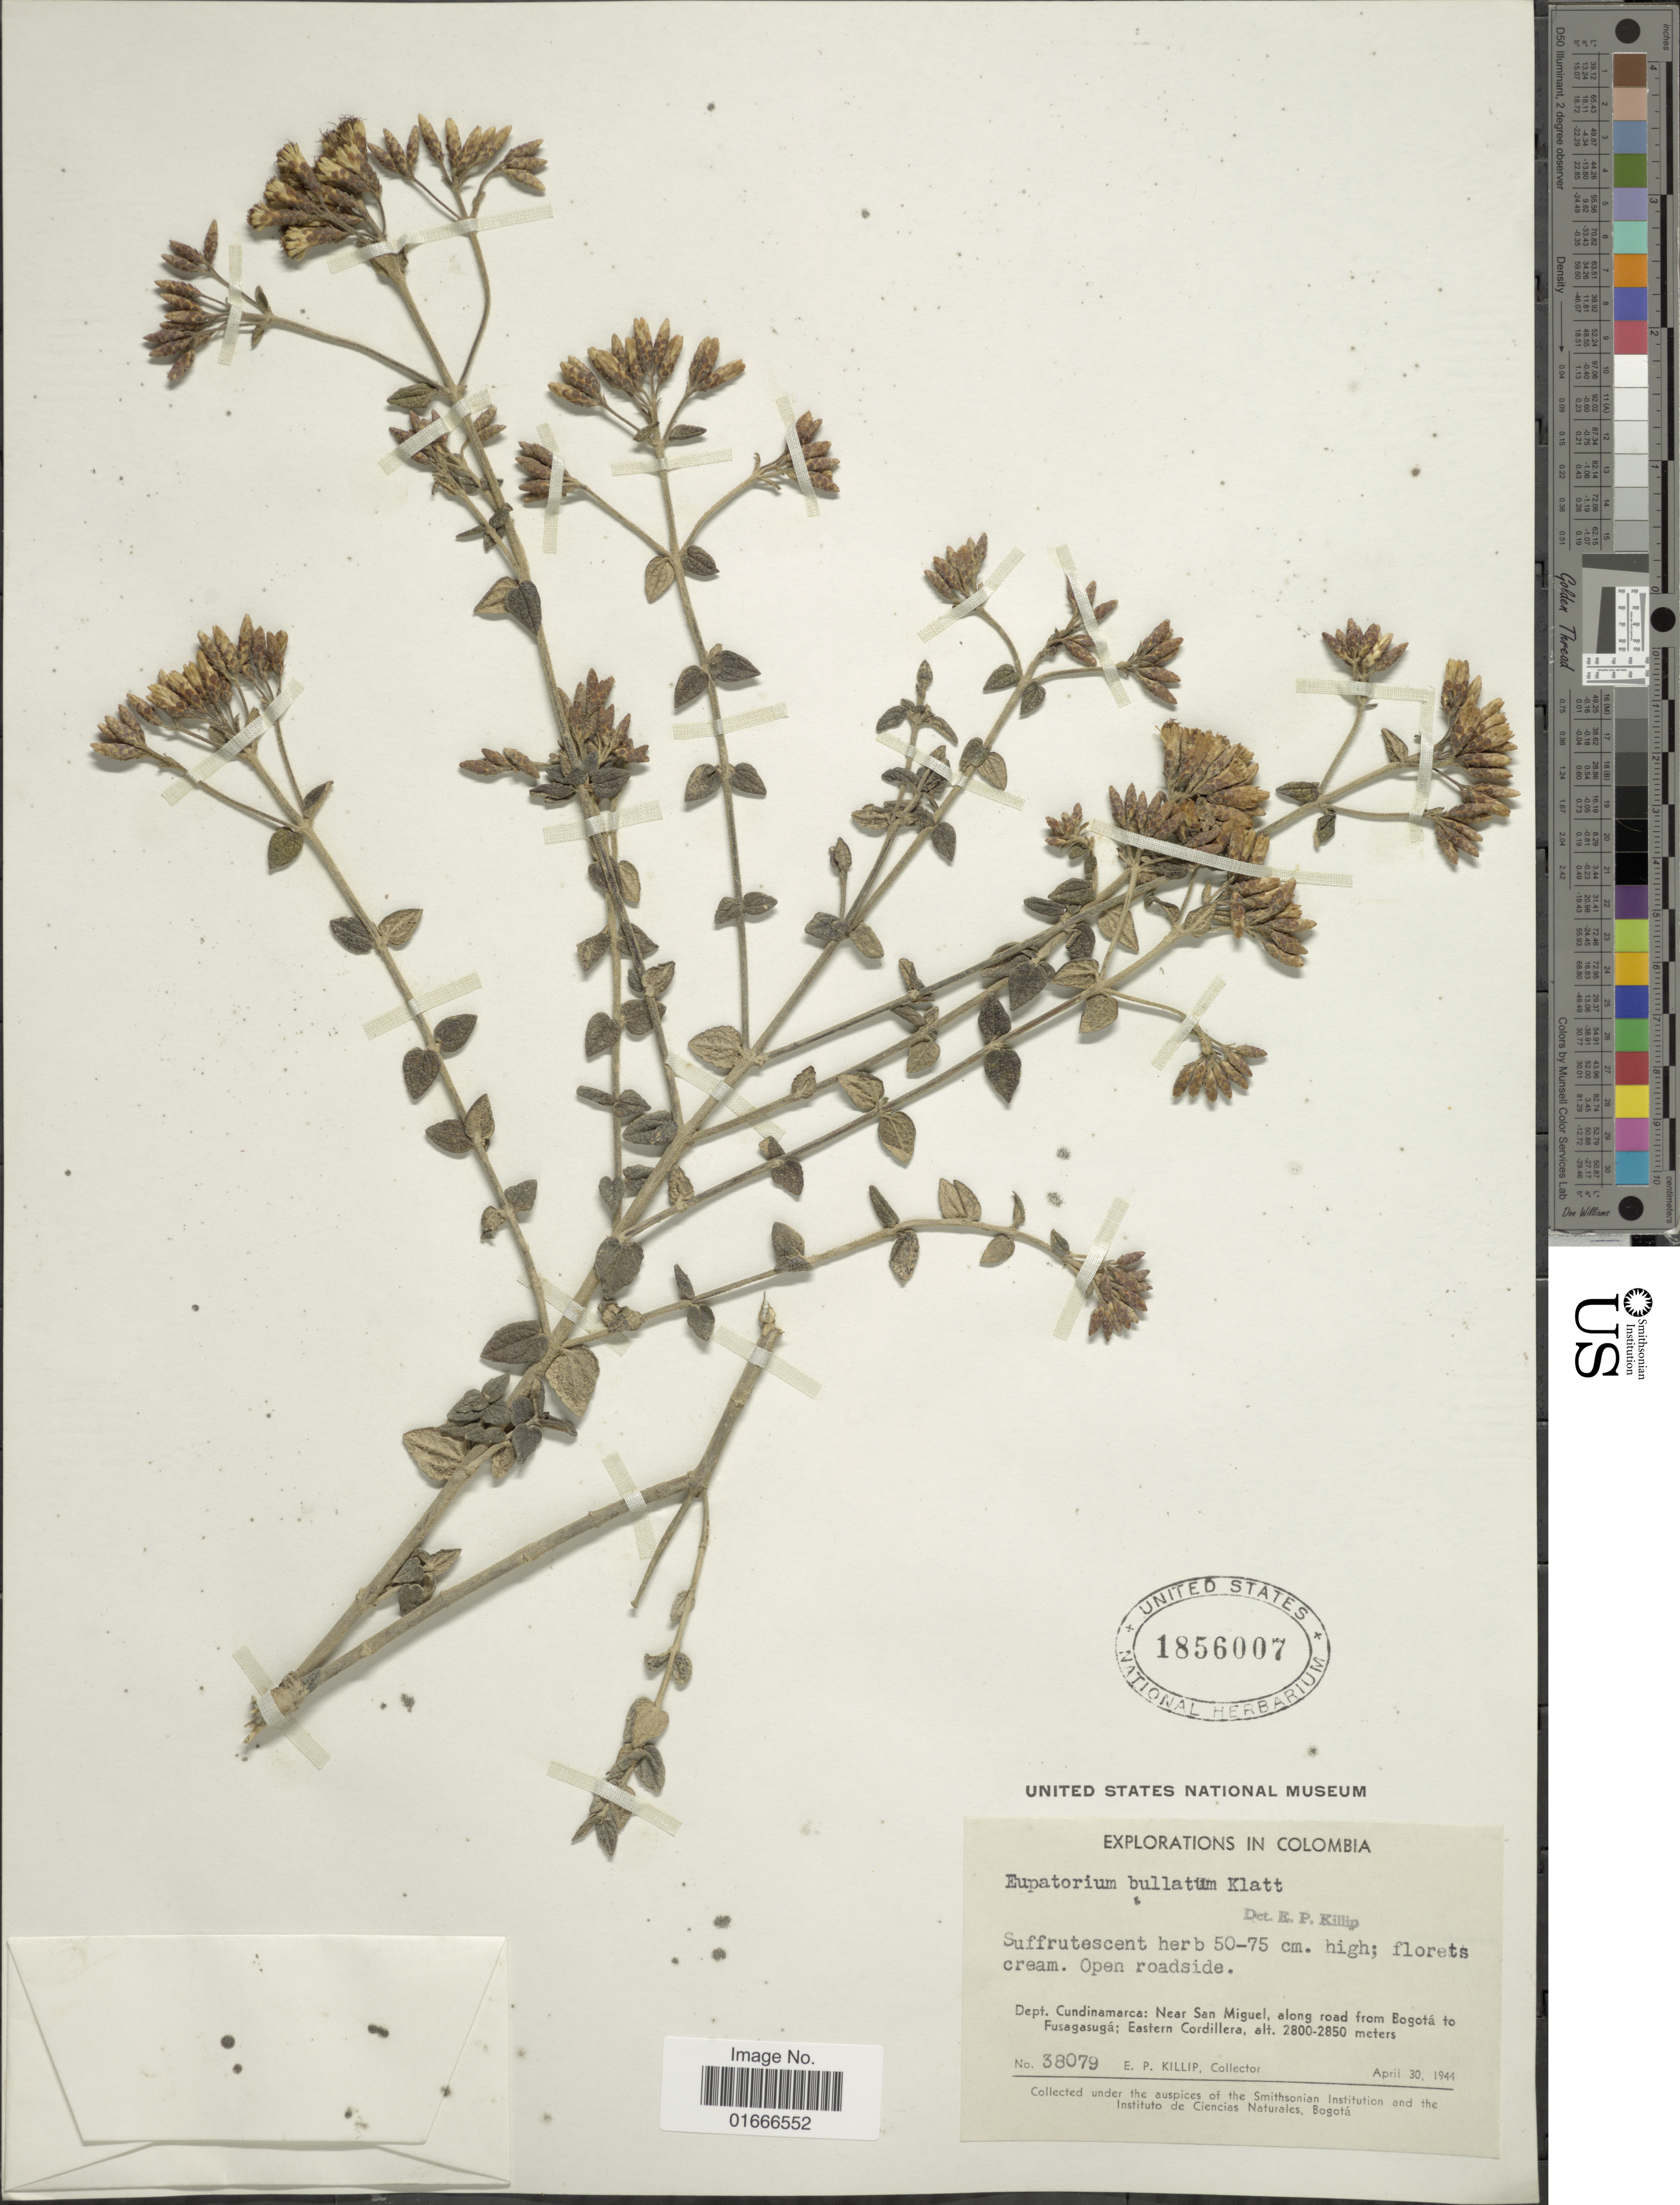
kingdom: Plantae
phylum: Tracheophyta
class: Magnoliopsida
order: Asterales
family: Asteraceae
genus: Chromolaena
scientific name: Chromolaena bullata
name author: (Klatt) R.M. King & H. Rob.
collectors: E. P. Killip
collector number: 38079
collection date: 1944-04-30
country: Colombia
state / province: Cundinamarca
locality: Near San Miguel, along road from Bogota to Fusagasuga, Eastern Cordillera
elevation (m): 2800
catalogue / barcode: US 1856007